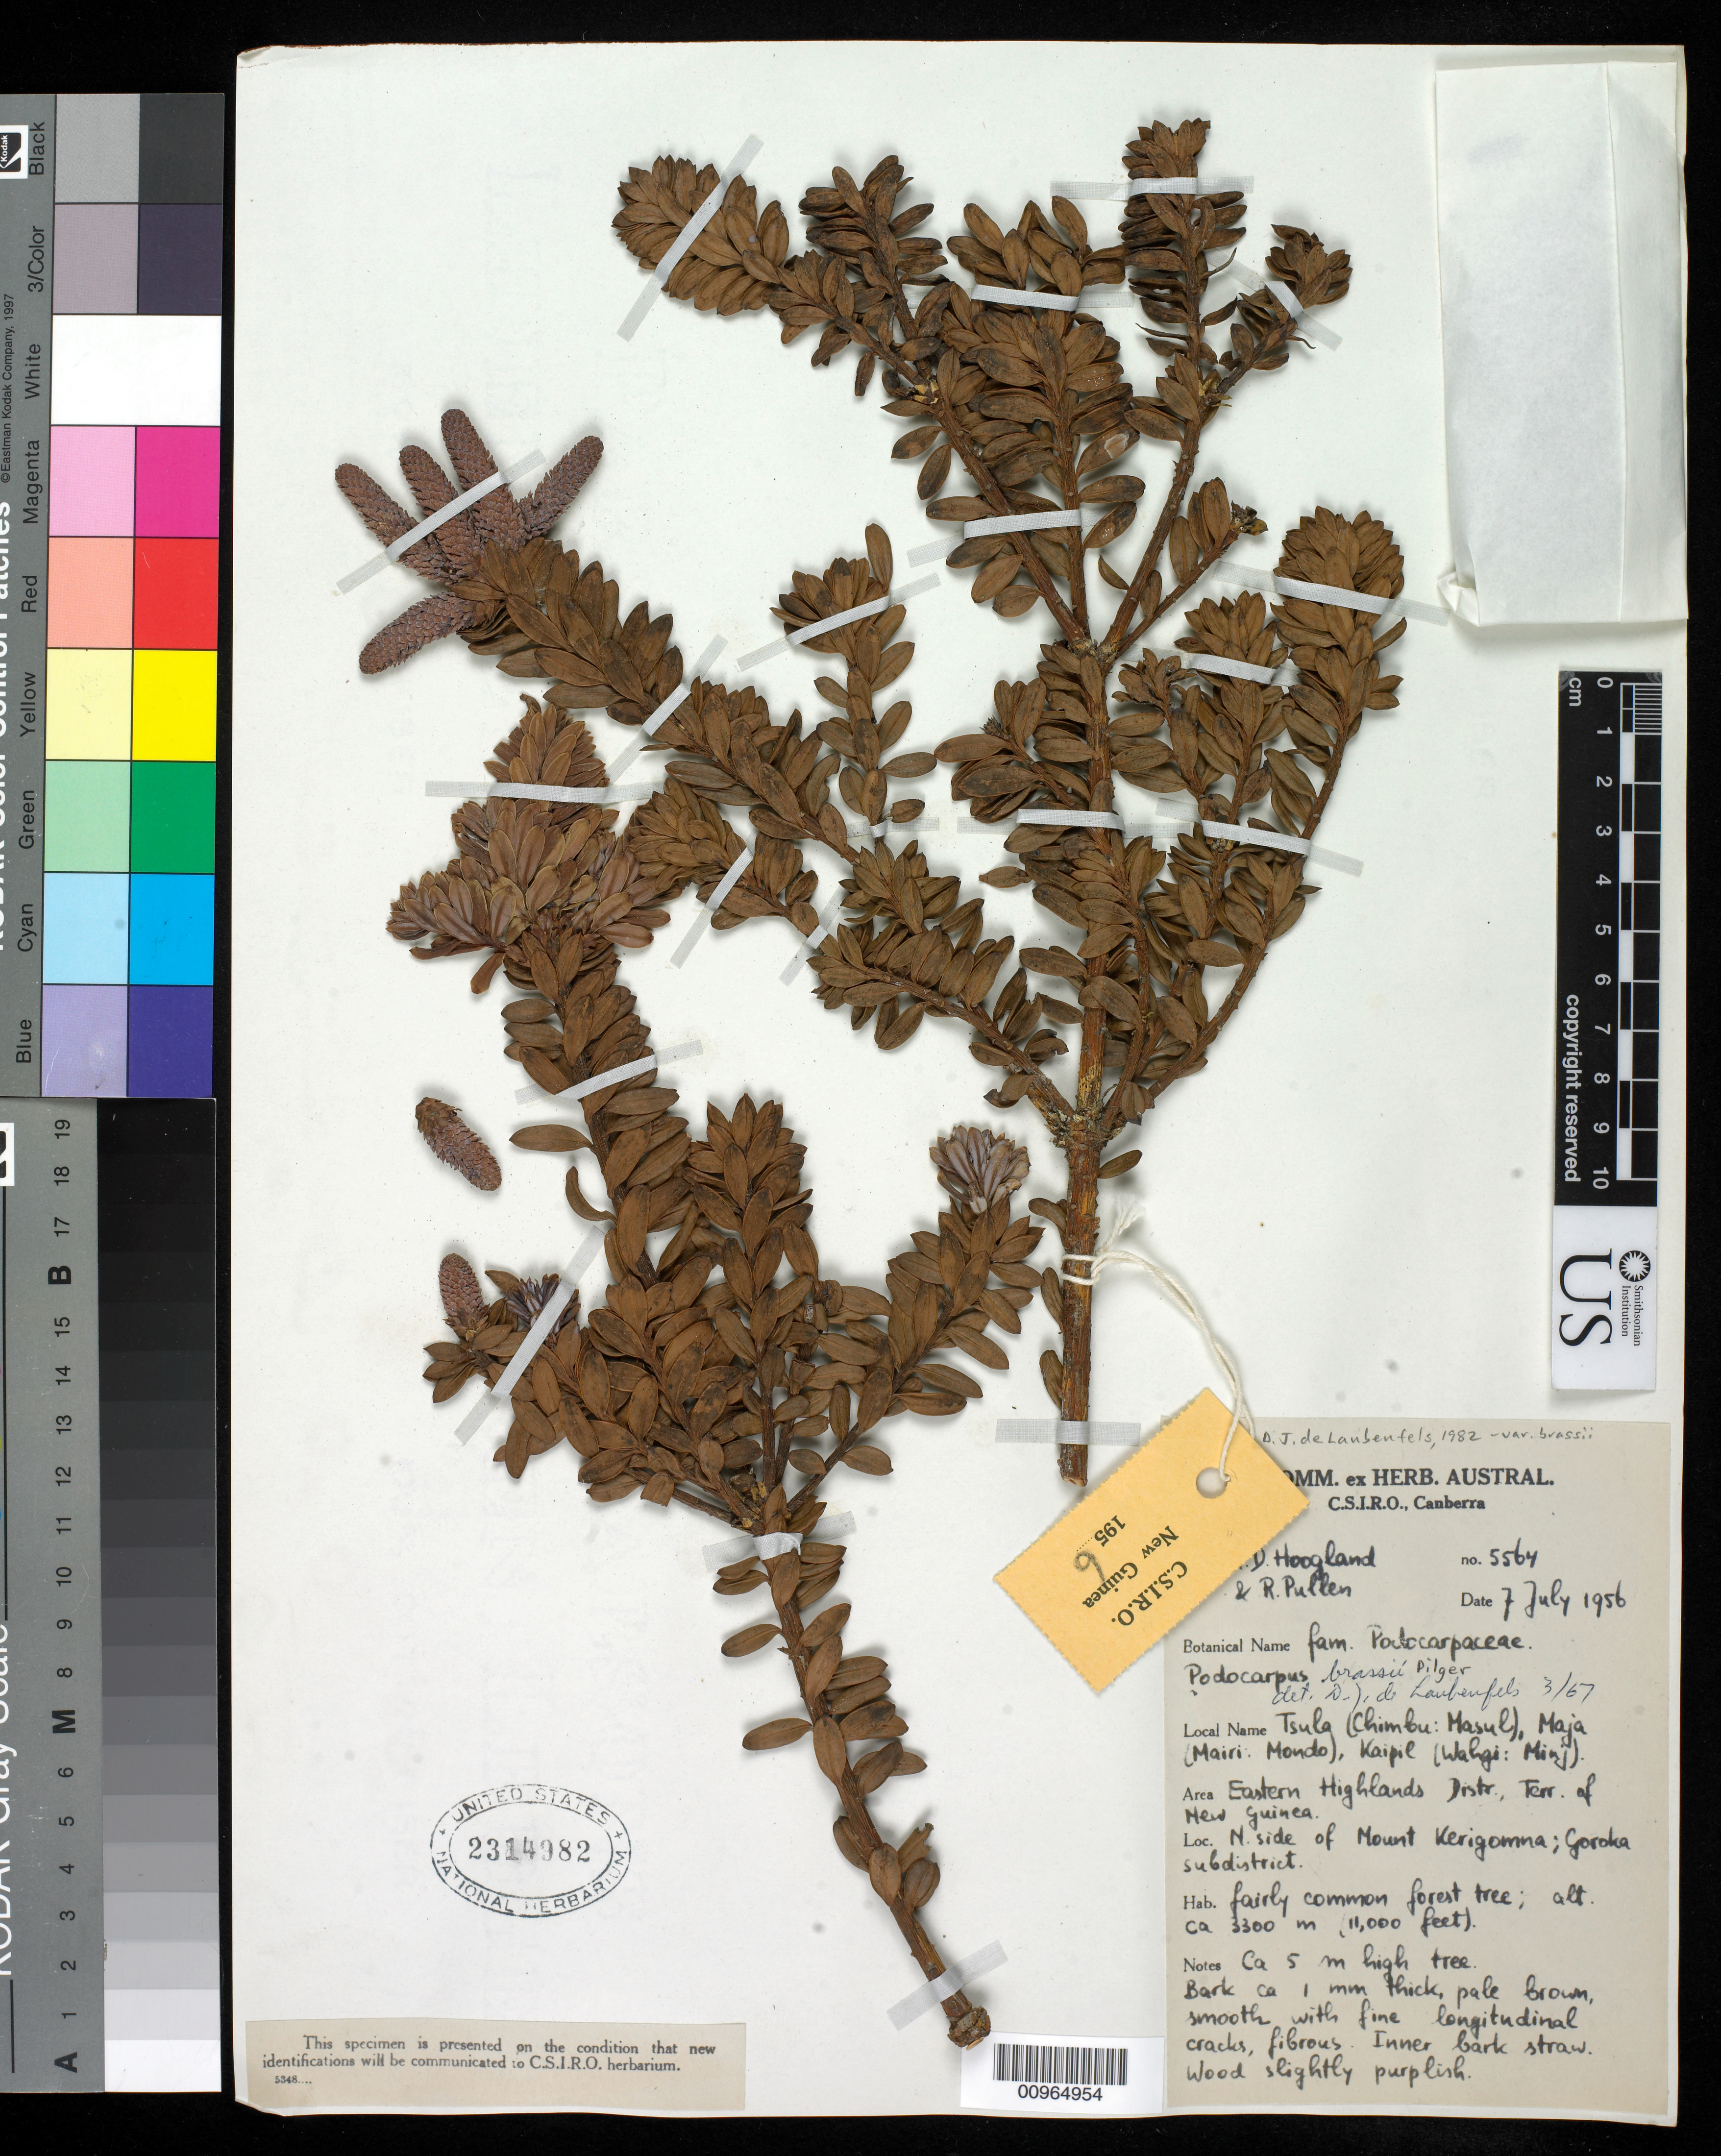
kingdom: Plantae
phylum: Tracheophyta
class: Pinopsida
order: Pinales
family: Podocarpaceae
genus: Podocarpus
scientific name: Podocarpus brassii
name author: Pilg.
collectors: R. D. Hoogland & R. Pullen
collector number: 5564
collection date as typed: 07 Jul 1956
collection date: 1956-07-07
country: Papua New Guinea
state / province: Eastern Highlands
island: New Guinea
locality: N. side of Mount Kerigomman; Goroka subdistrict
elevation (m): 3300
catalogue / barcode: US 2314982